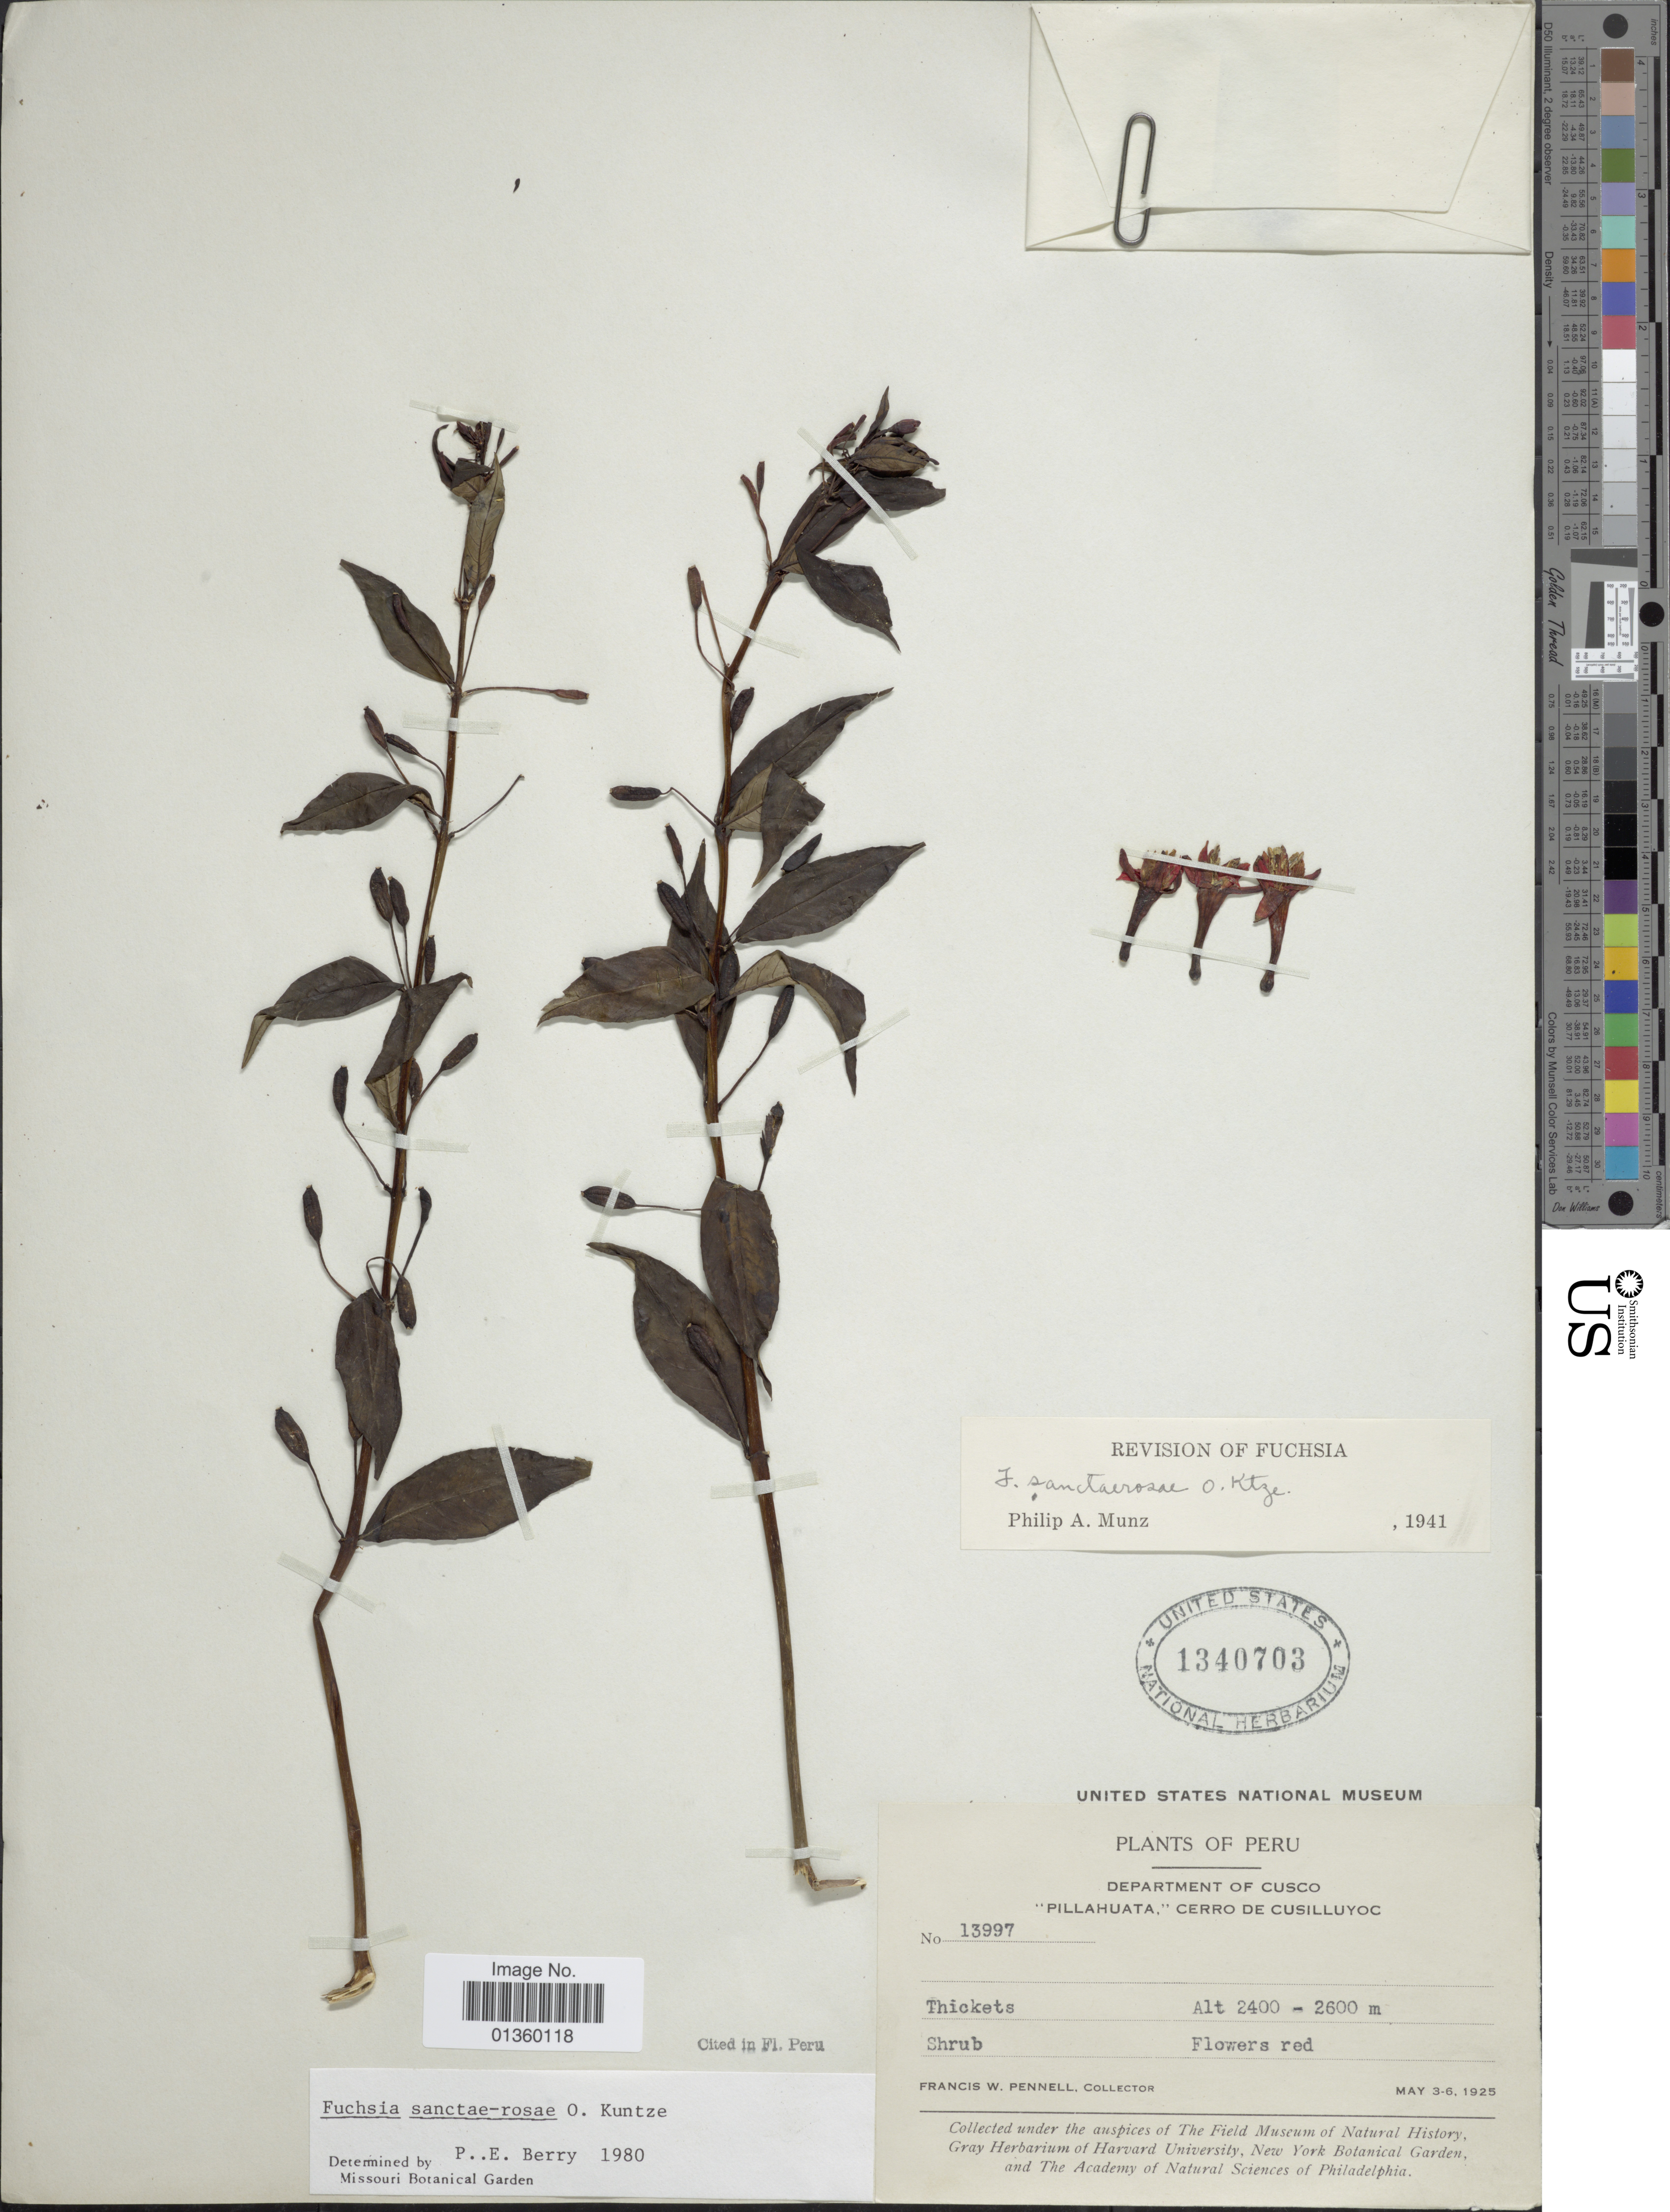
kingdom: Plantae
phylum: Tracheophyta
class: Magnoliopsida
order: Myrtales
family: Onagraceae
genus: Fuchsia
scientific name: Fuchsia sanctae-rosae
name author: Kuntze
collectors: F. W. Pennell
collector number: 13997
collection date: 1925-05-03/1925-05-06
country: Peru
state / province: Cusco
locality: Pillahuata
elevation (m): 2400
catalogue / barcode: US 1340703